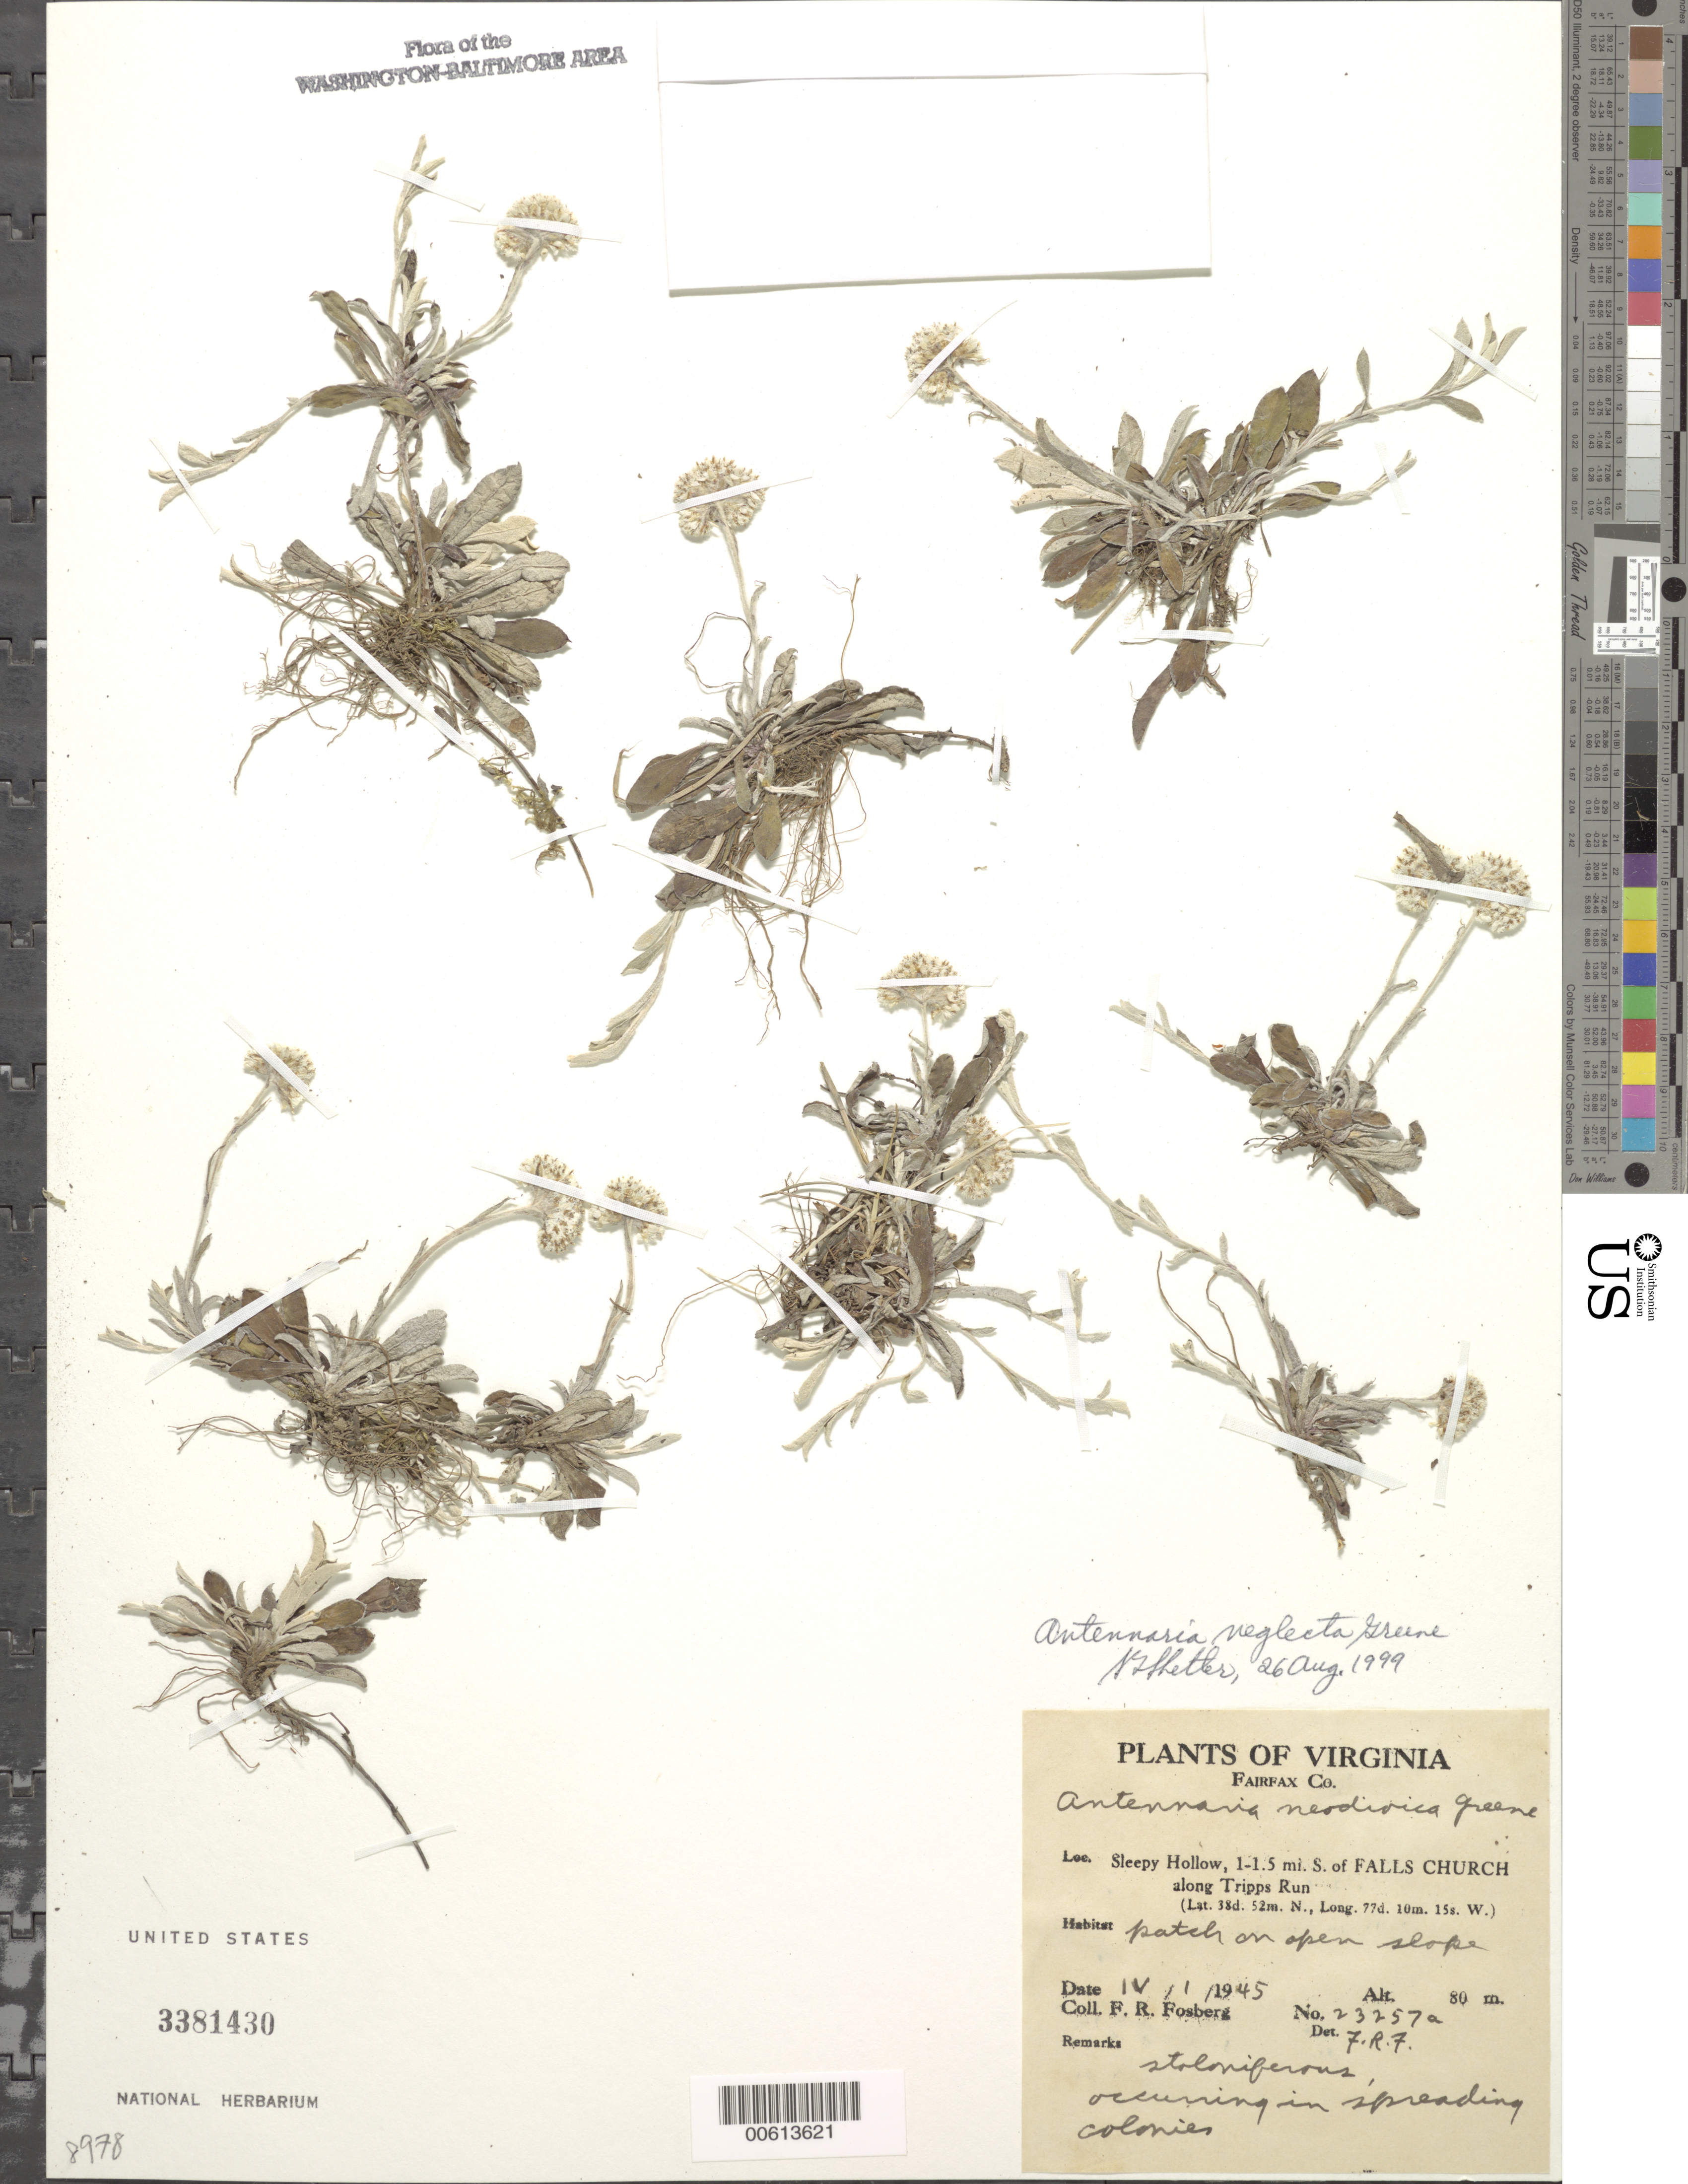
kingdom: Plantae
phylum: Tracheophyta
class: Magnoliopsida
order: Asterales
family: Asteraceae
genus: Antennaria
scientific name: Antennaria neglecta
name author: Greene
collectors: F. R. Fosberg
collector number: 23257A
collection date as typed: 01 Apr 1945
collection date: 1945-04-01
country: United States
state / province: Virginia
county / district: Fairfax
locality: Sleepy Hollow, S of Falls Church along Tripps Run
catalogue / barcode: US 3381430